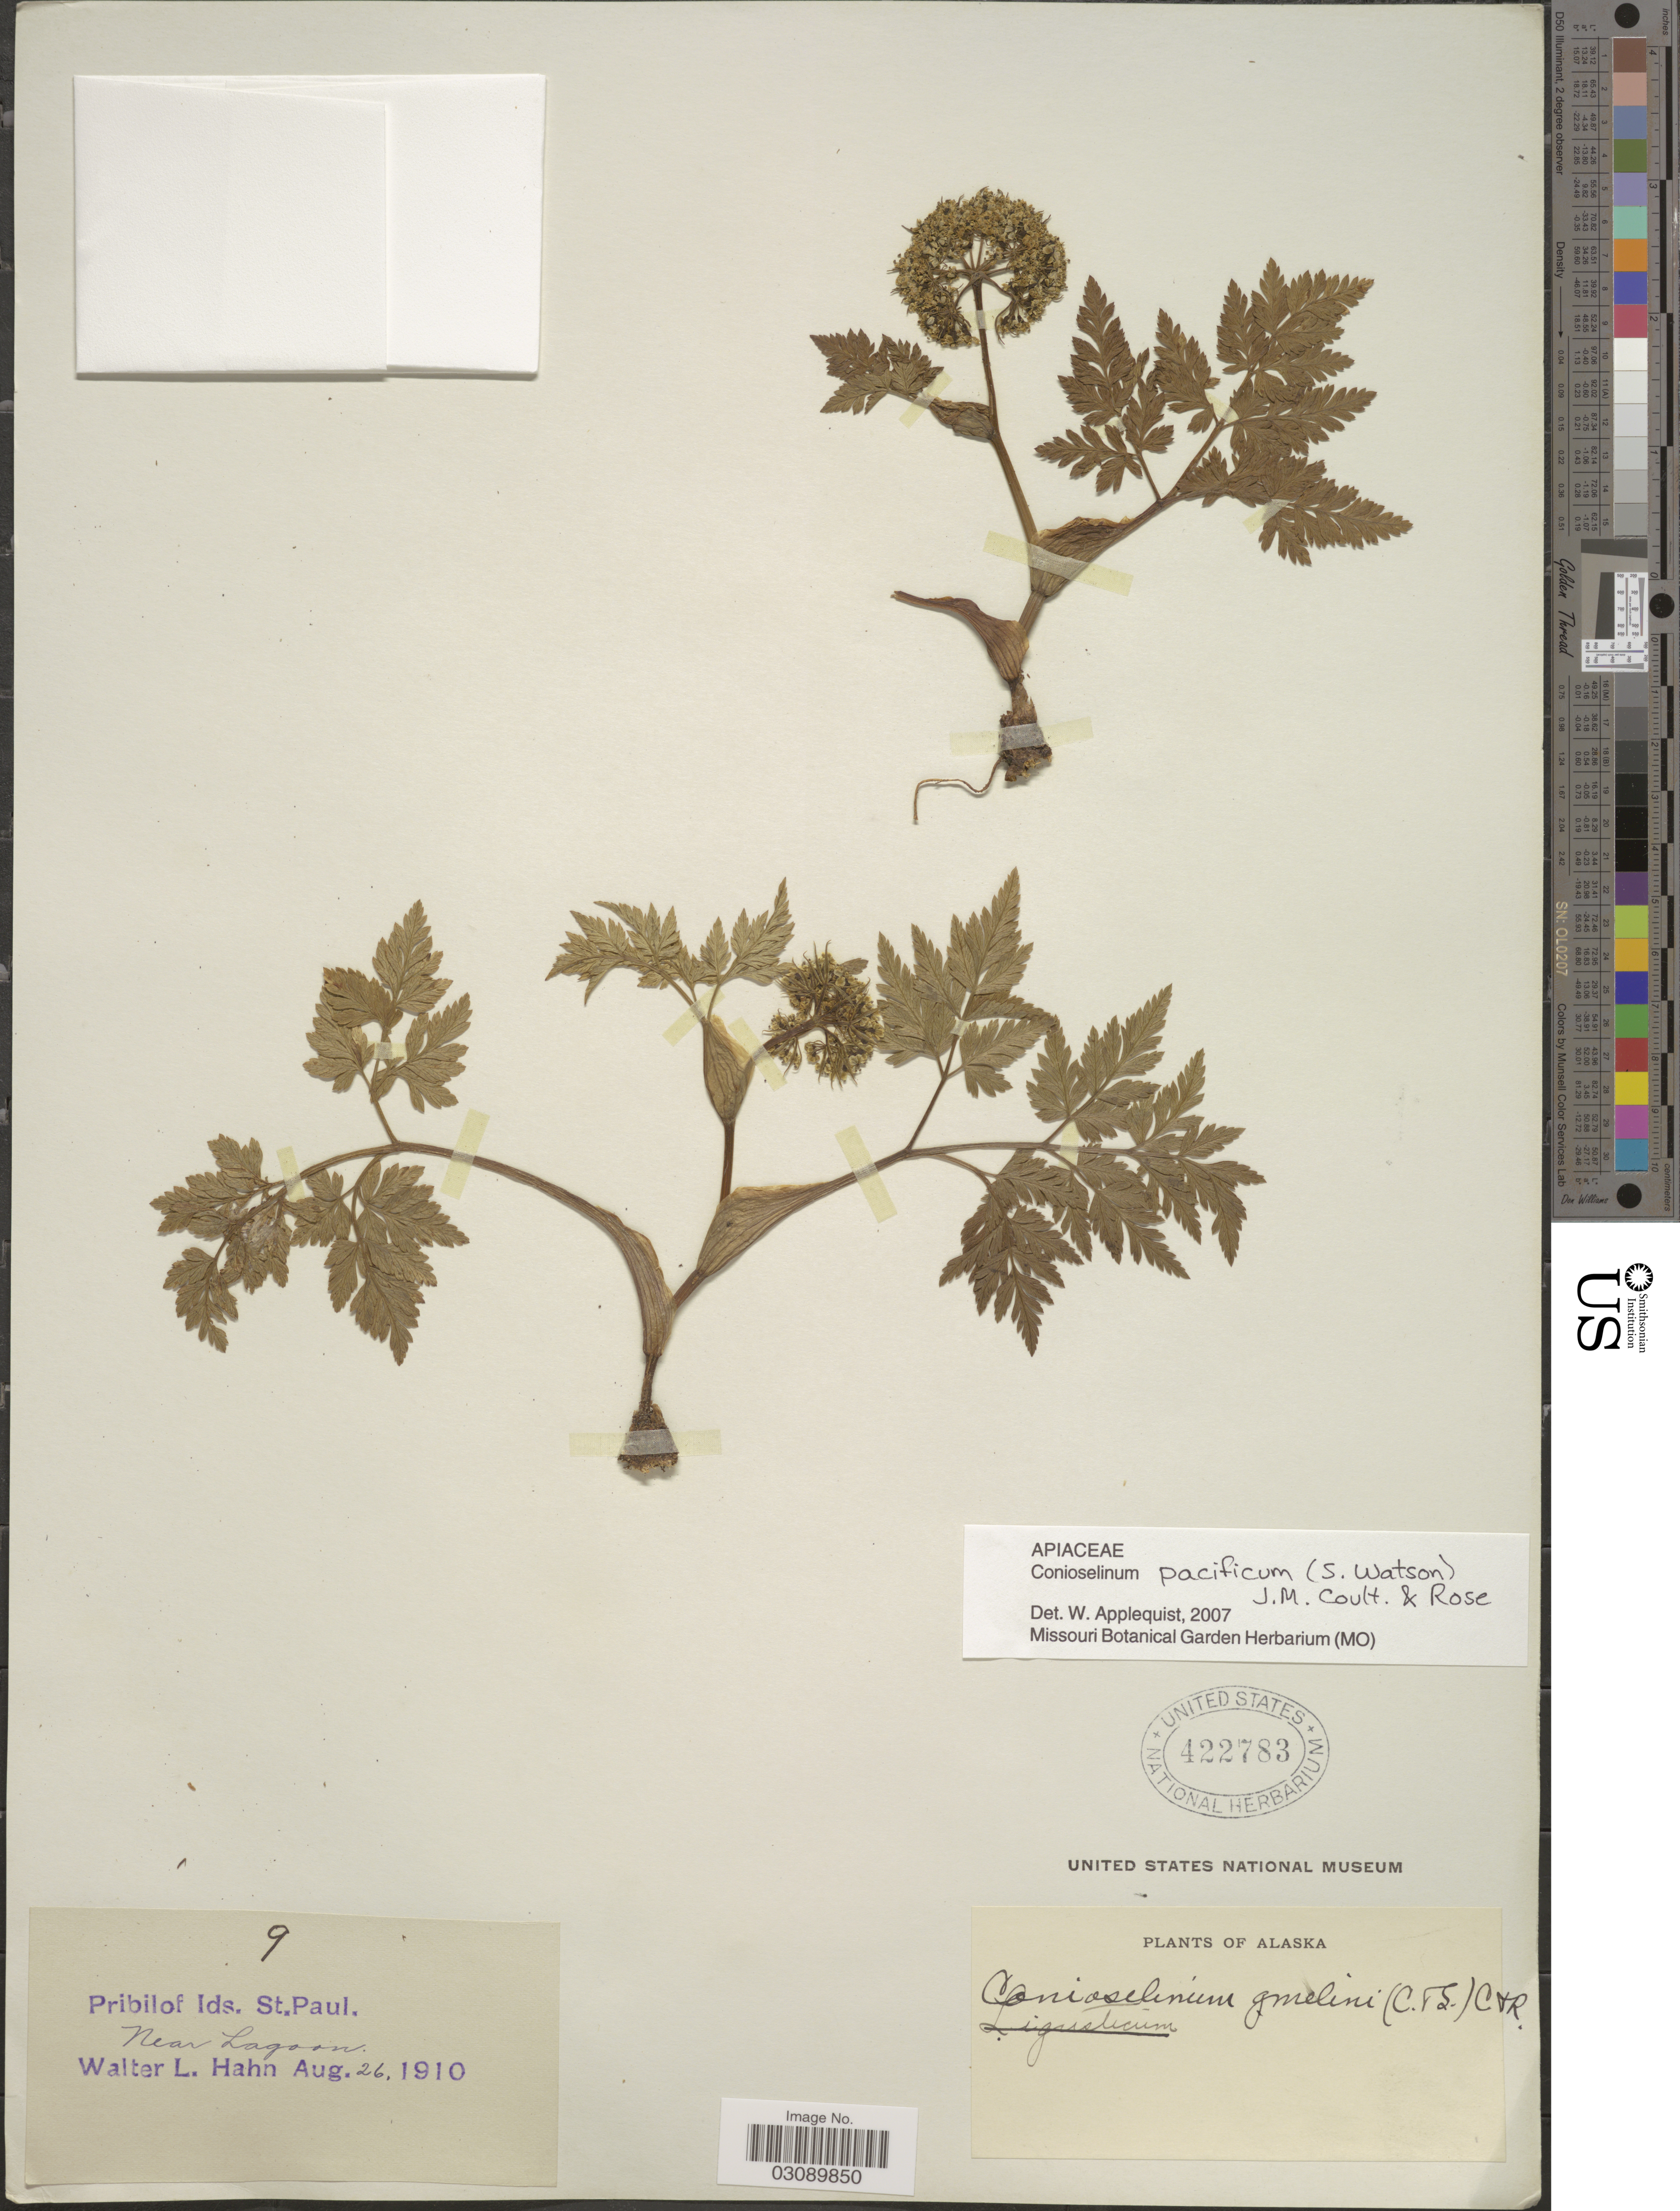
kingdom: Plantae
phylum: Tracheophyta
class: Magnoliopsida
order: Apiales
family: Apiaceae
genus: Conioselinum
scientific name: Conioselinum pacificum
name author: (S. Watson) J.M. Coult. & Rose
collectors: W. L. Hahn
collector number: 9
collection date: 1910-08-26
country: United States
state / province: Alaska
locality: Pribilof Ids. St. Paul. Near Lagoon.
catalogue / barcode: US 422783